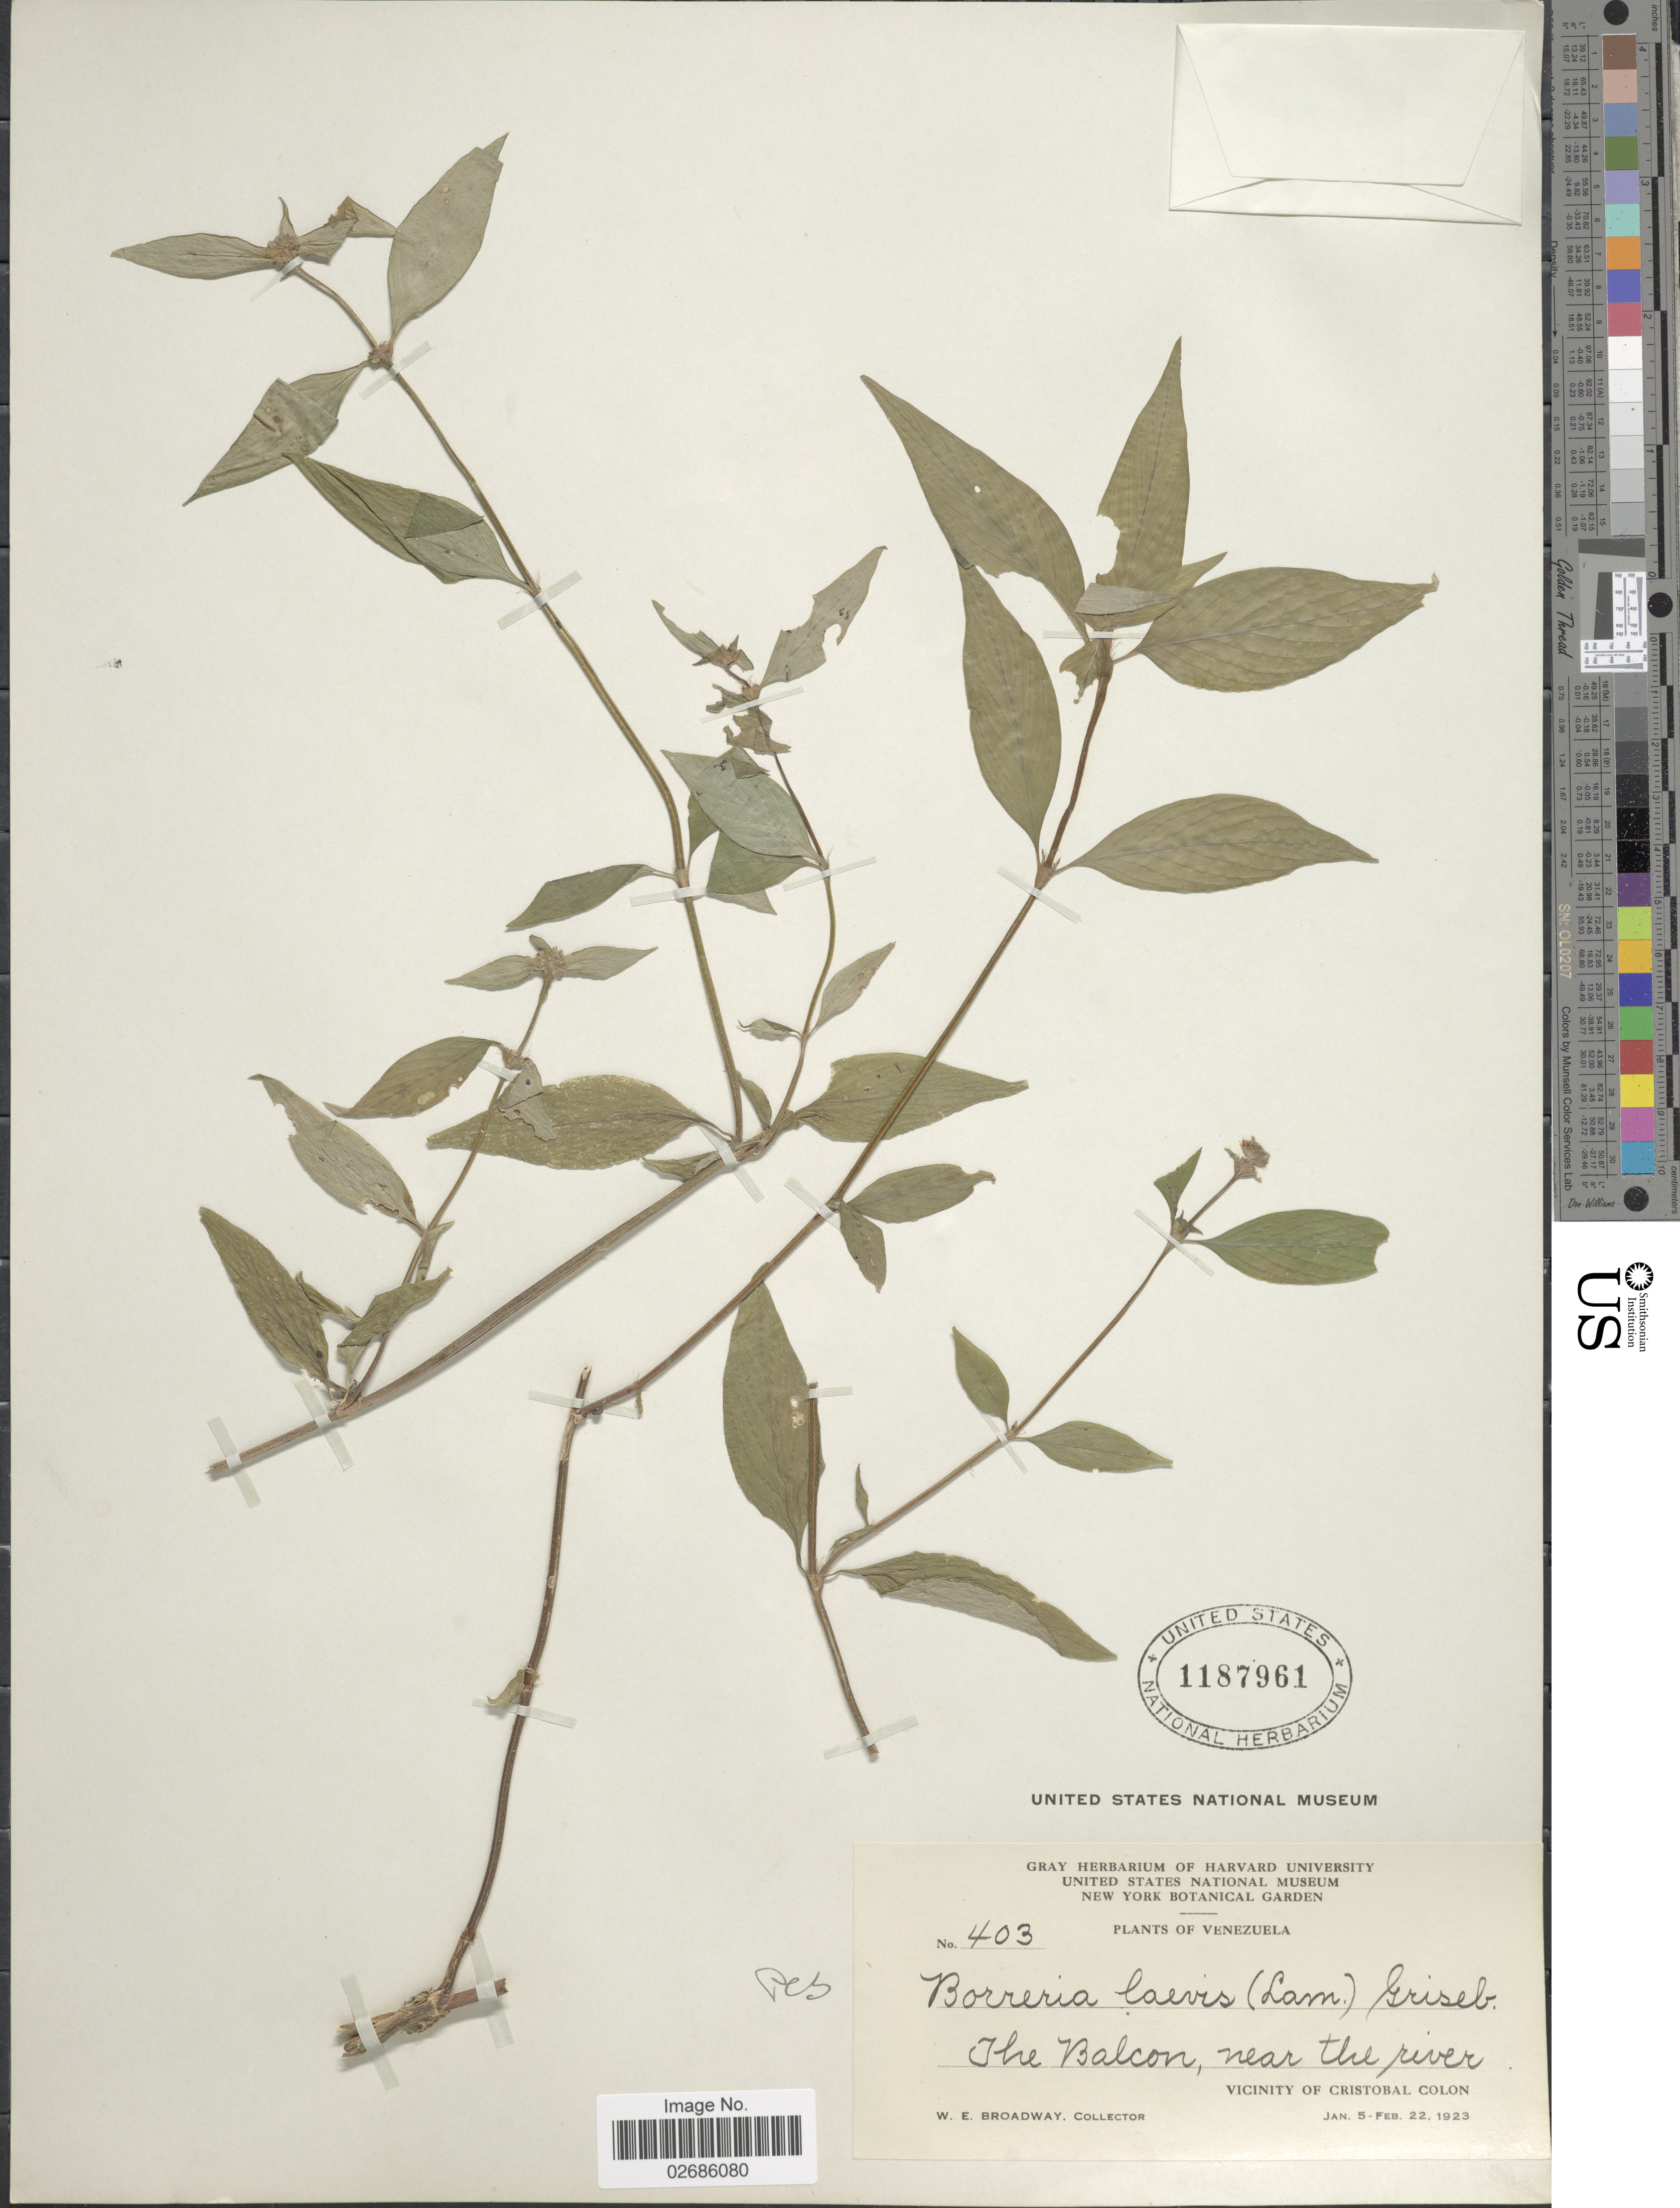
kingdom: Plantae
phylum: Tracheophyta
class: Magnoliopsida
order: Gentianales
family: Rubiaceae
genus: Borreria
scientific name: Borreria assurgens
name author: (Ruiz & Pav.) Griseb.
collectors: W. E. Broadway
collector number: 403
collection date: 1923-01-05/1923-02-22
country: Venezuela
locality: The Balcon, near the river. Vicinity of Cristobal Colon.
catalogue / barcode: US 1187961